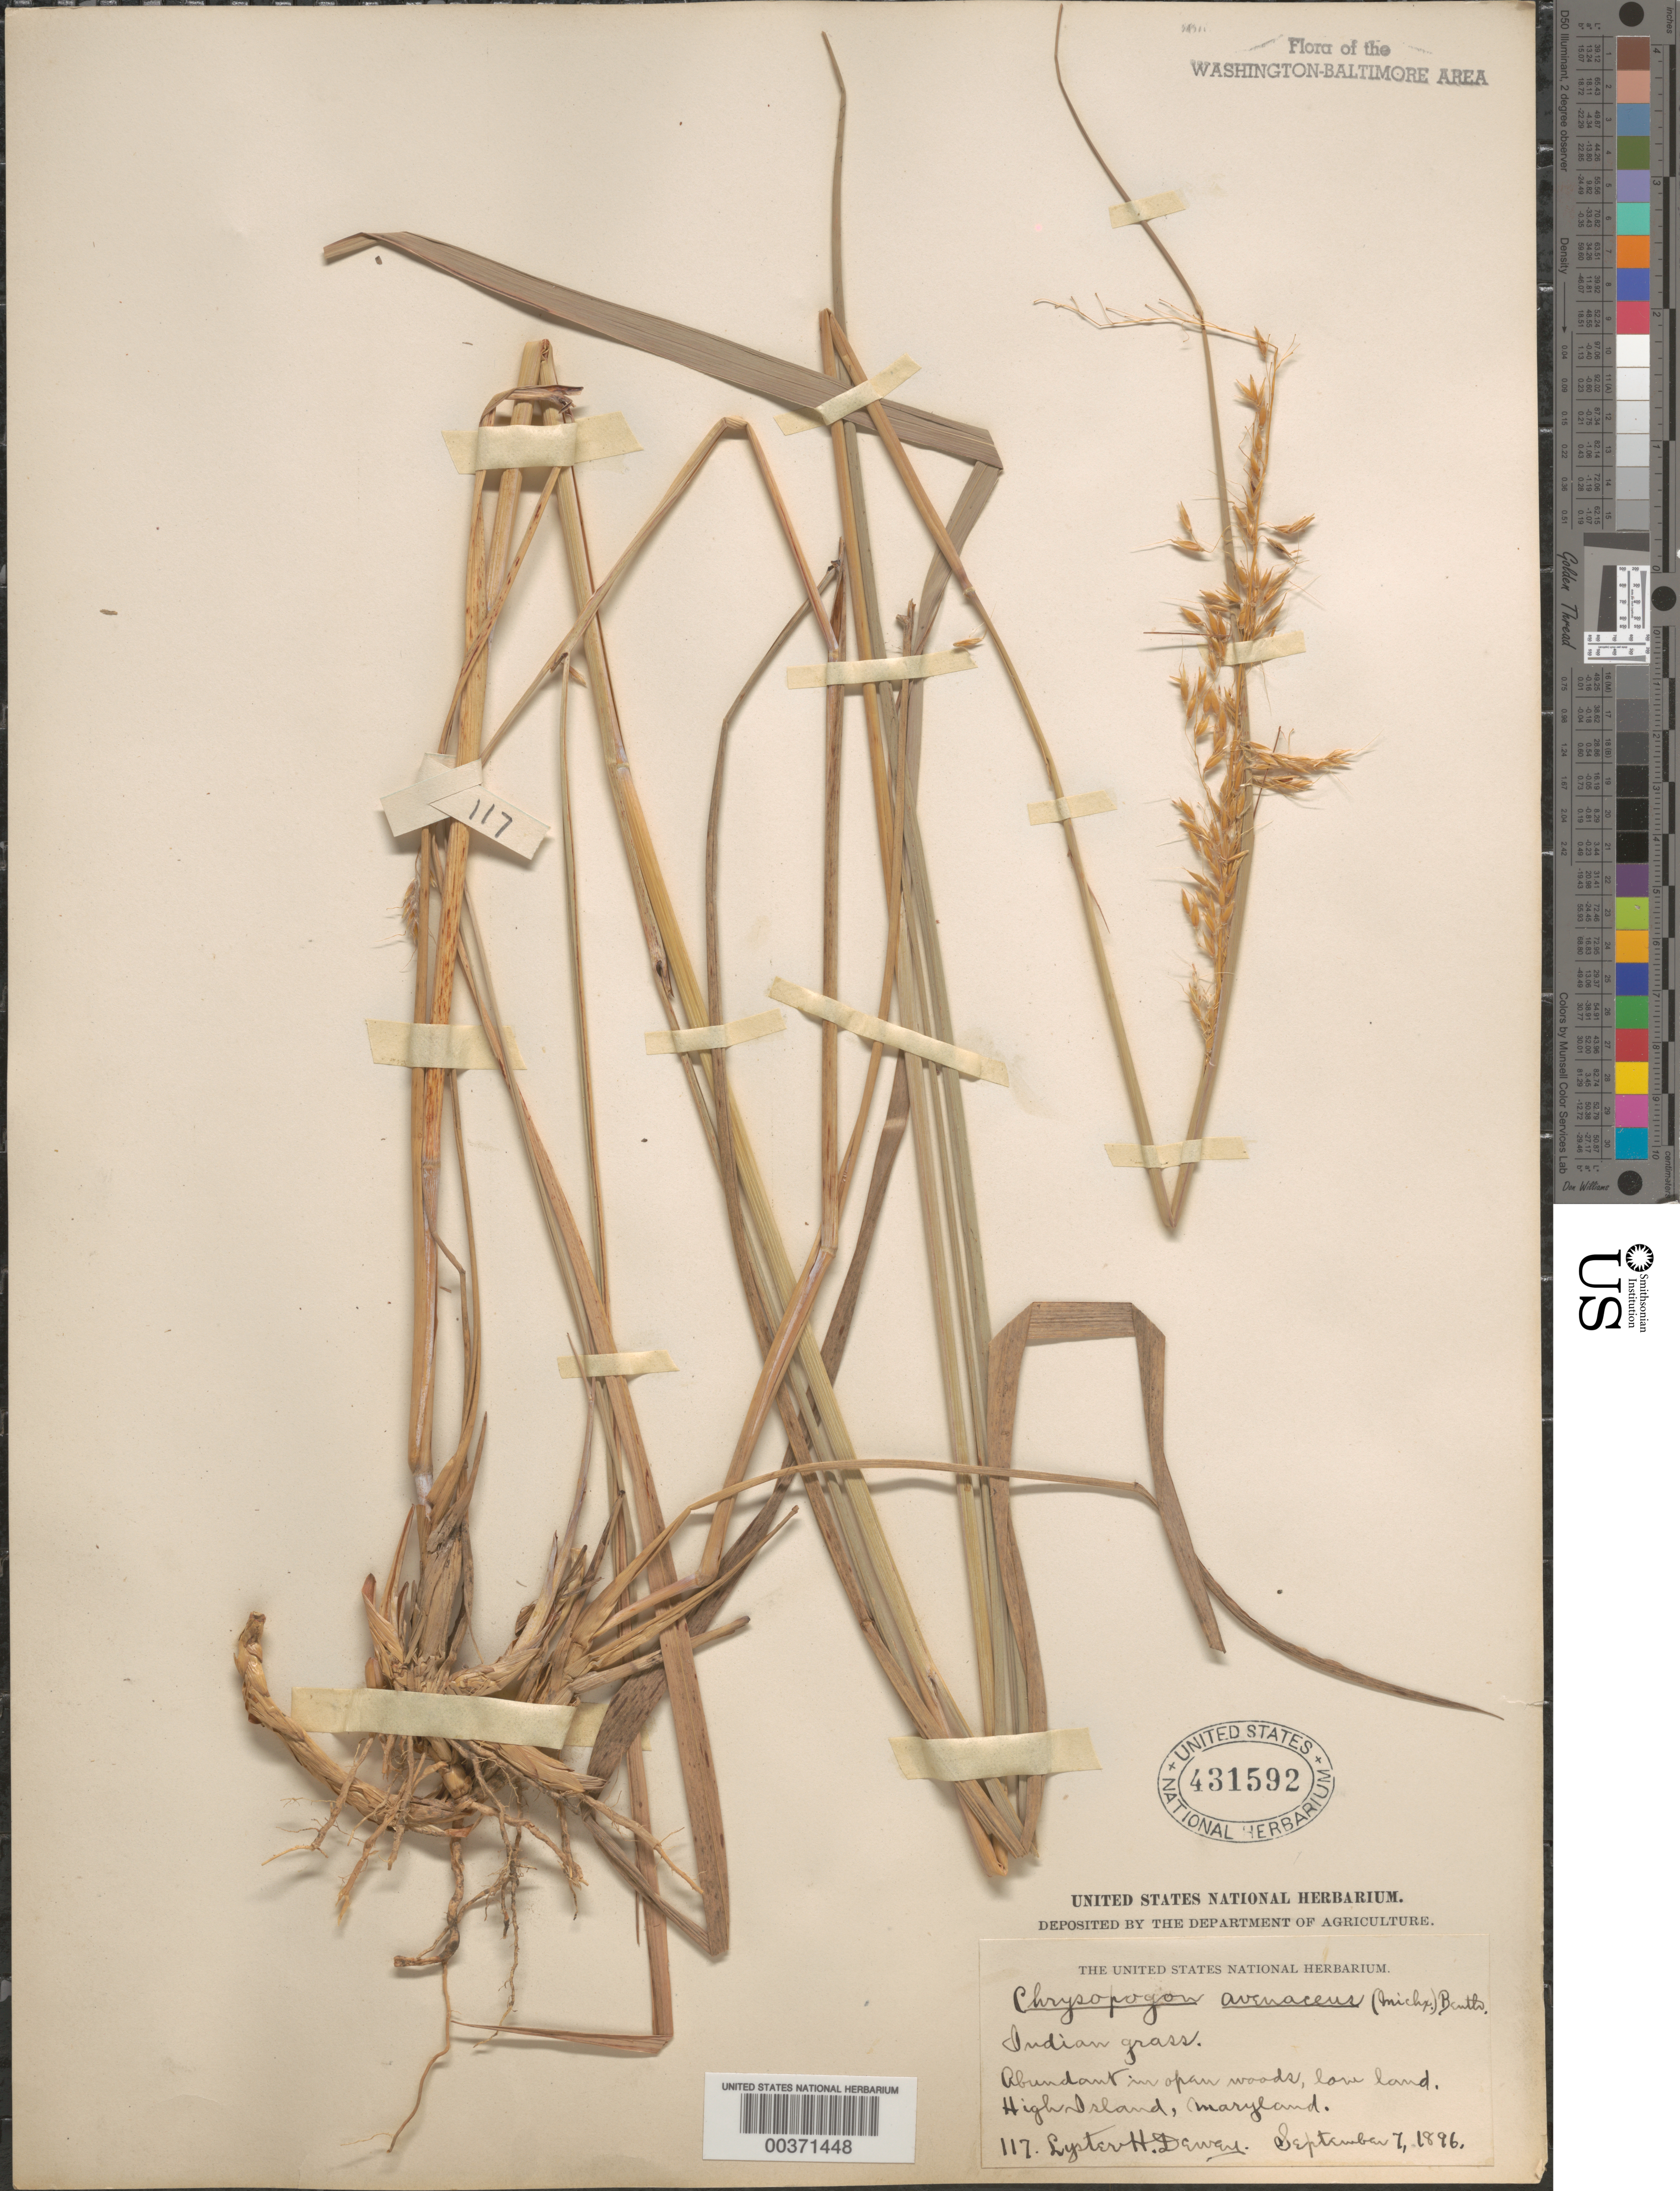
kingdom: Plantae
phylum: Tracheophyta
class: Liliopsida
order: Poales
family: Poaceae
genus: Sorghastrum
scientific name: Sorghastrum nutans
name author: (L.) Nash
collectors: L. H. Dewey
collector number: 117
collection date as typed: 07 Sep 1896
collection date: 1896-09-07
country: United States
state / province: Maryland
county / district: Montgomery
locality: High Island C. & O. Canal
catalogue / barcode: US 431592